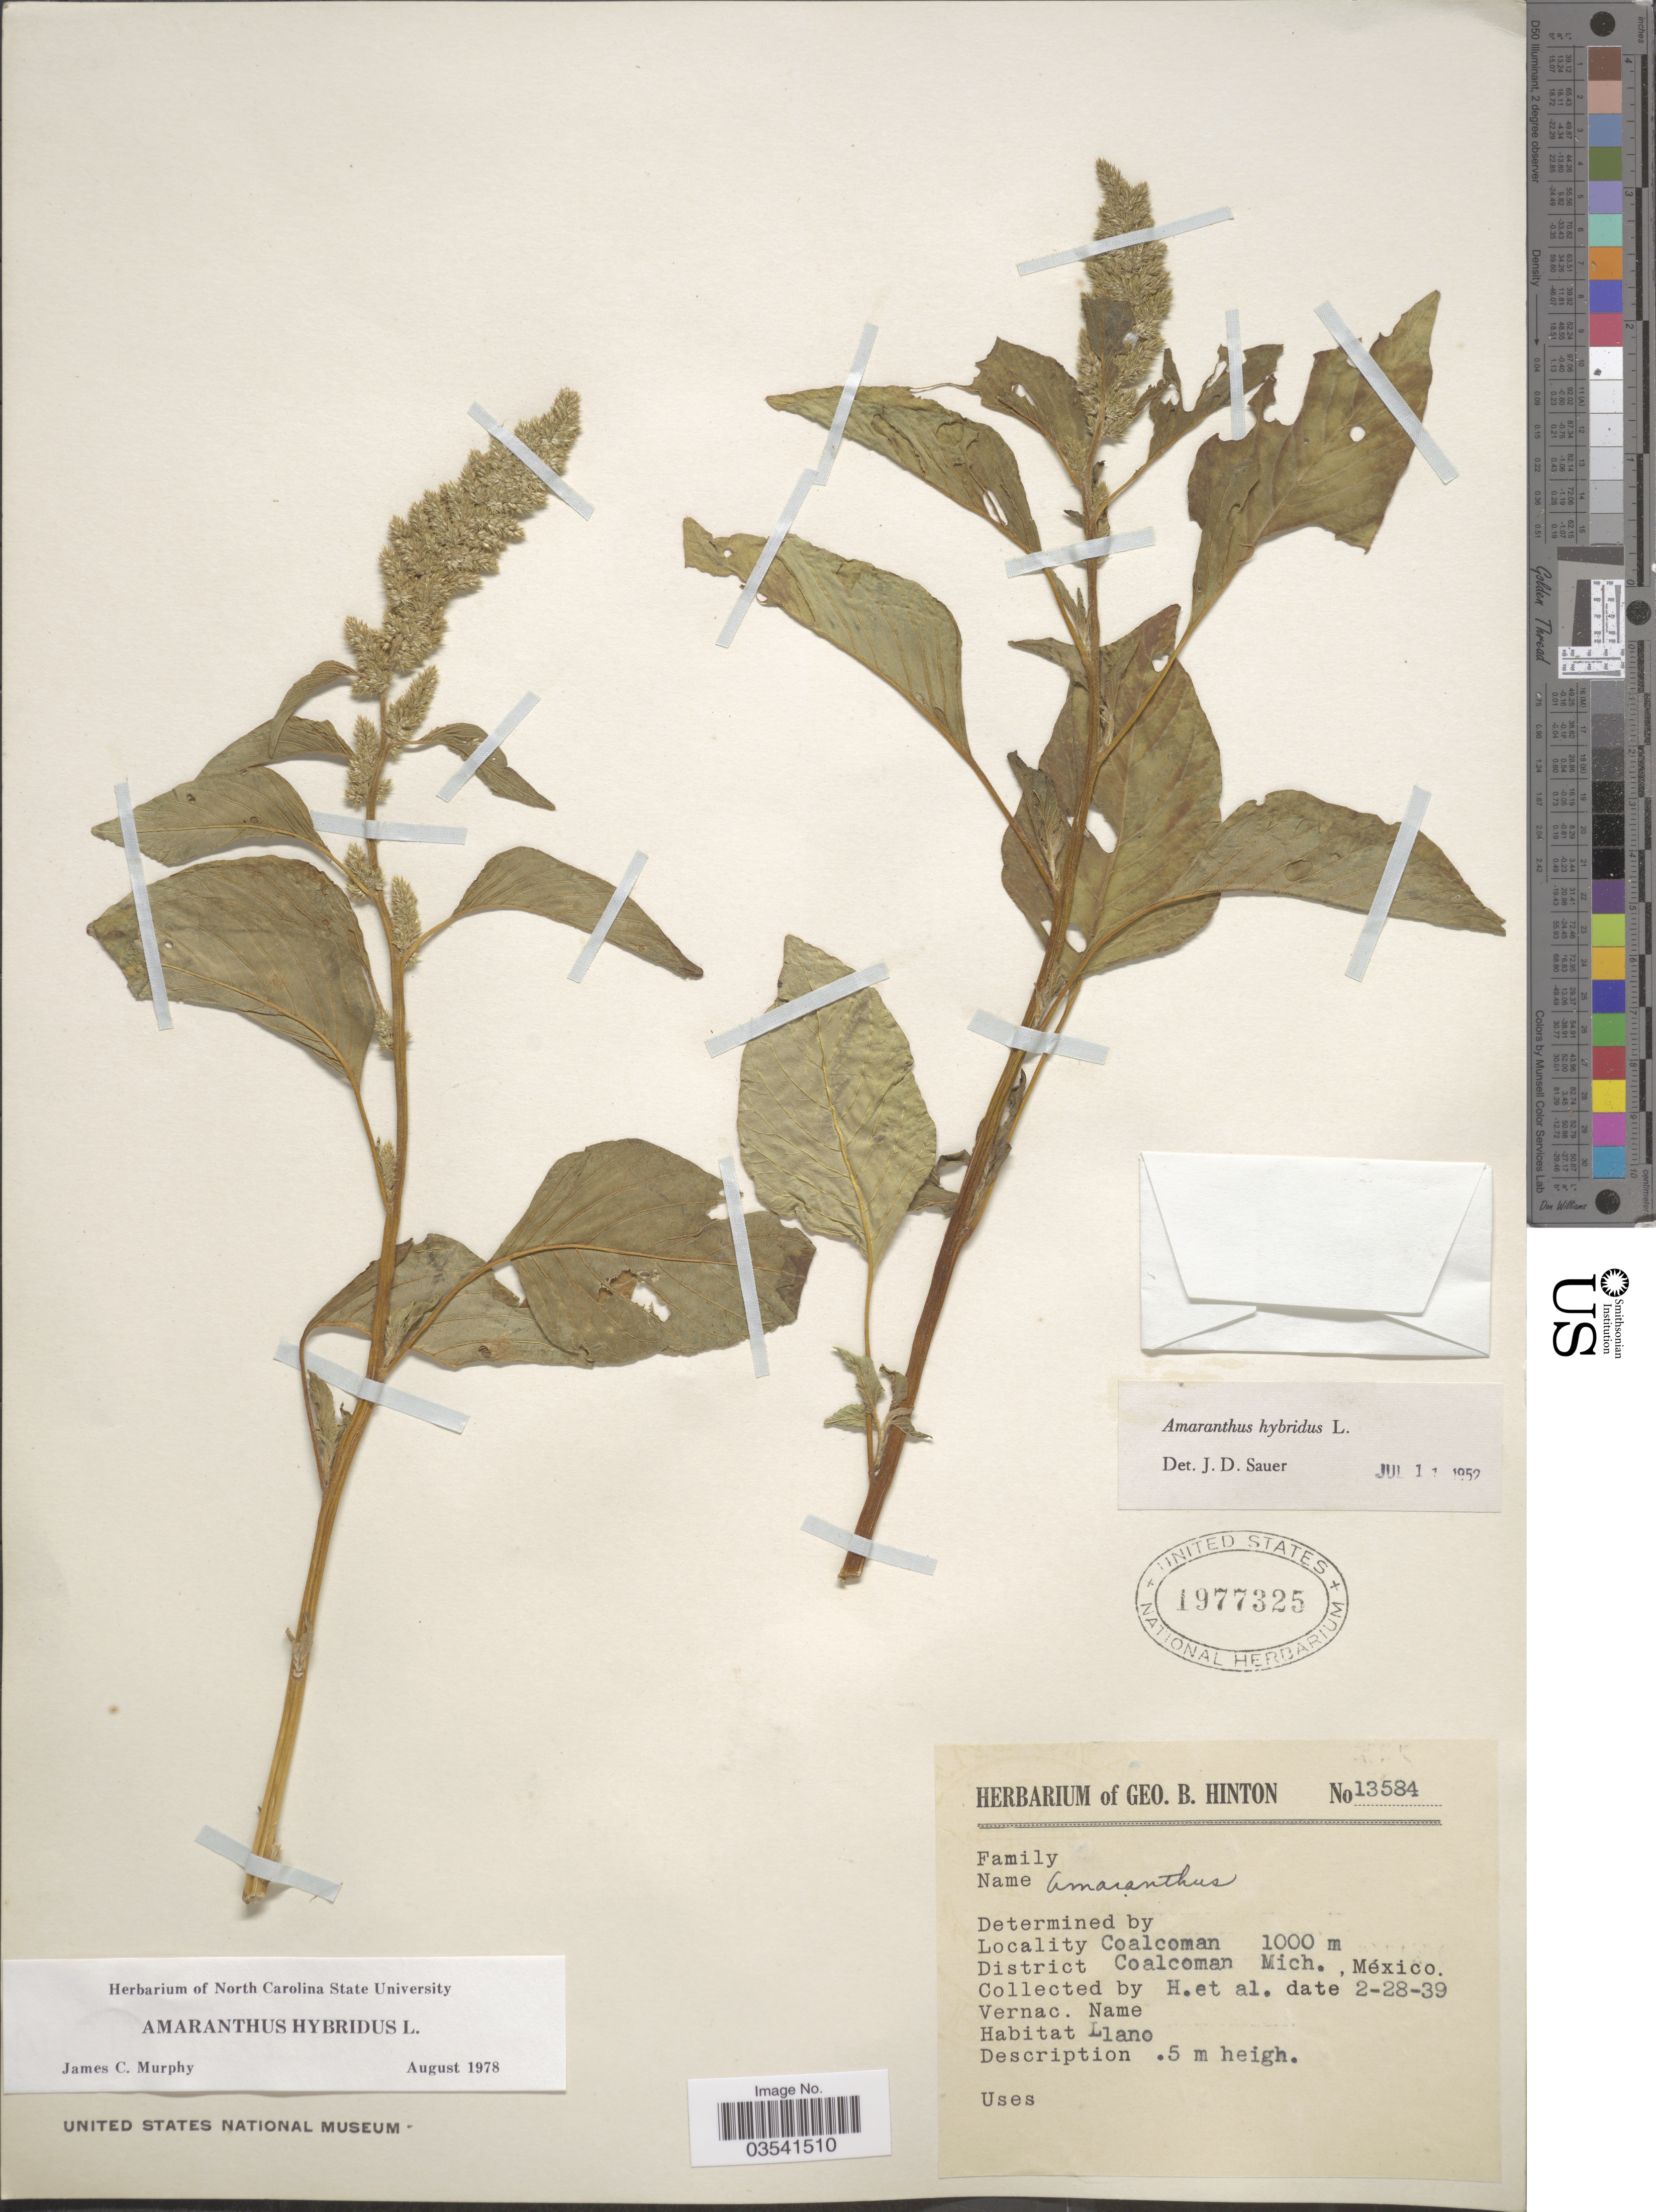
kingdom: Plantae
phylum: Tracheophyta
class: Magnoliopsida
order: Caryophyllales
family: Amaranthaceae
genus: Amaranthus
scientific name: Amaranthus hybridus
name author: L.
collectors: G. B. Hinton & et al.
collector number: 13584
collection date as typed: Transcribed d/m/y: 28/2/39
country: Mexico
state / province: Michoacán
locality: Coalcoman. District Coalcoman.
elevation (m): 1000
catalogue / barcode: US 1977325